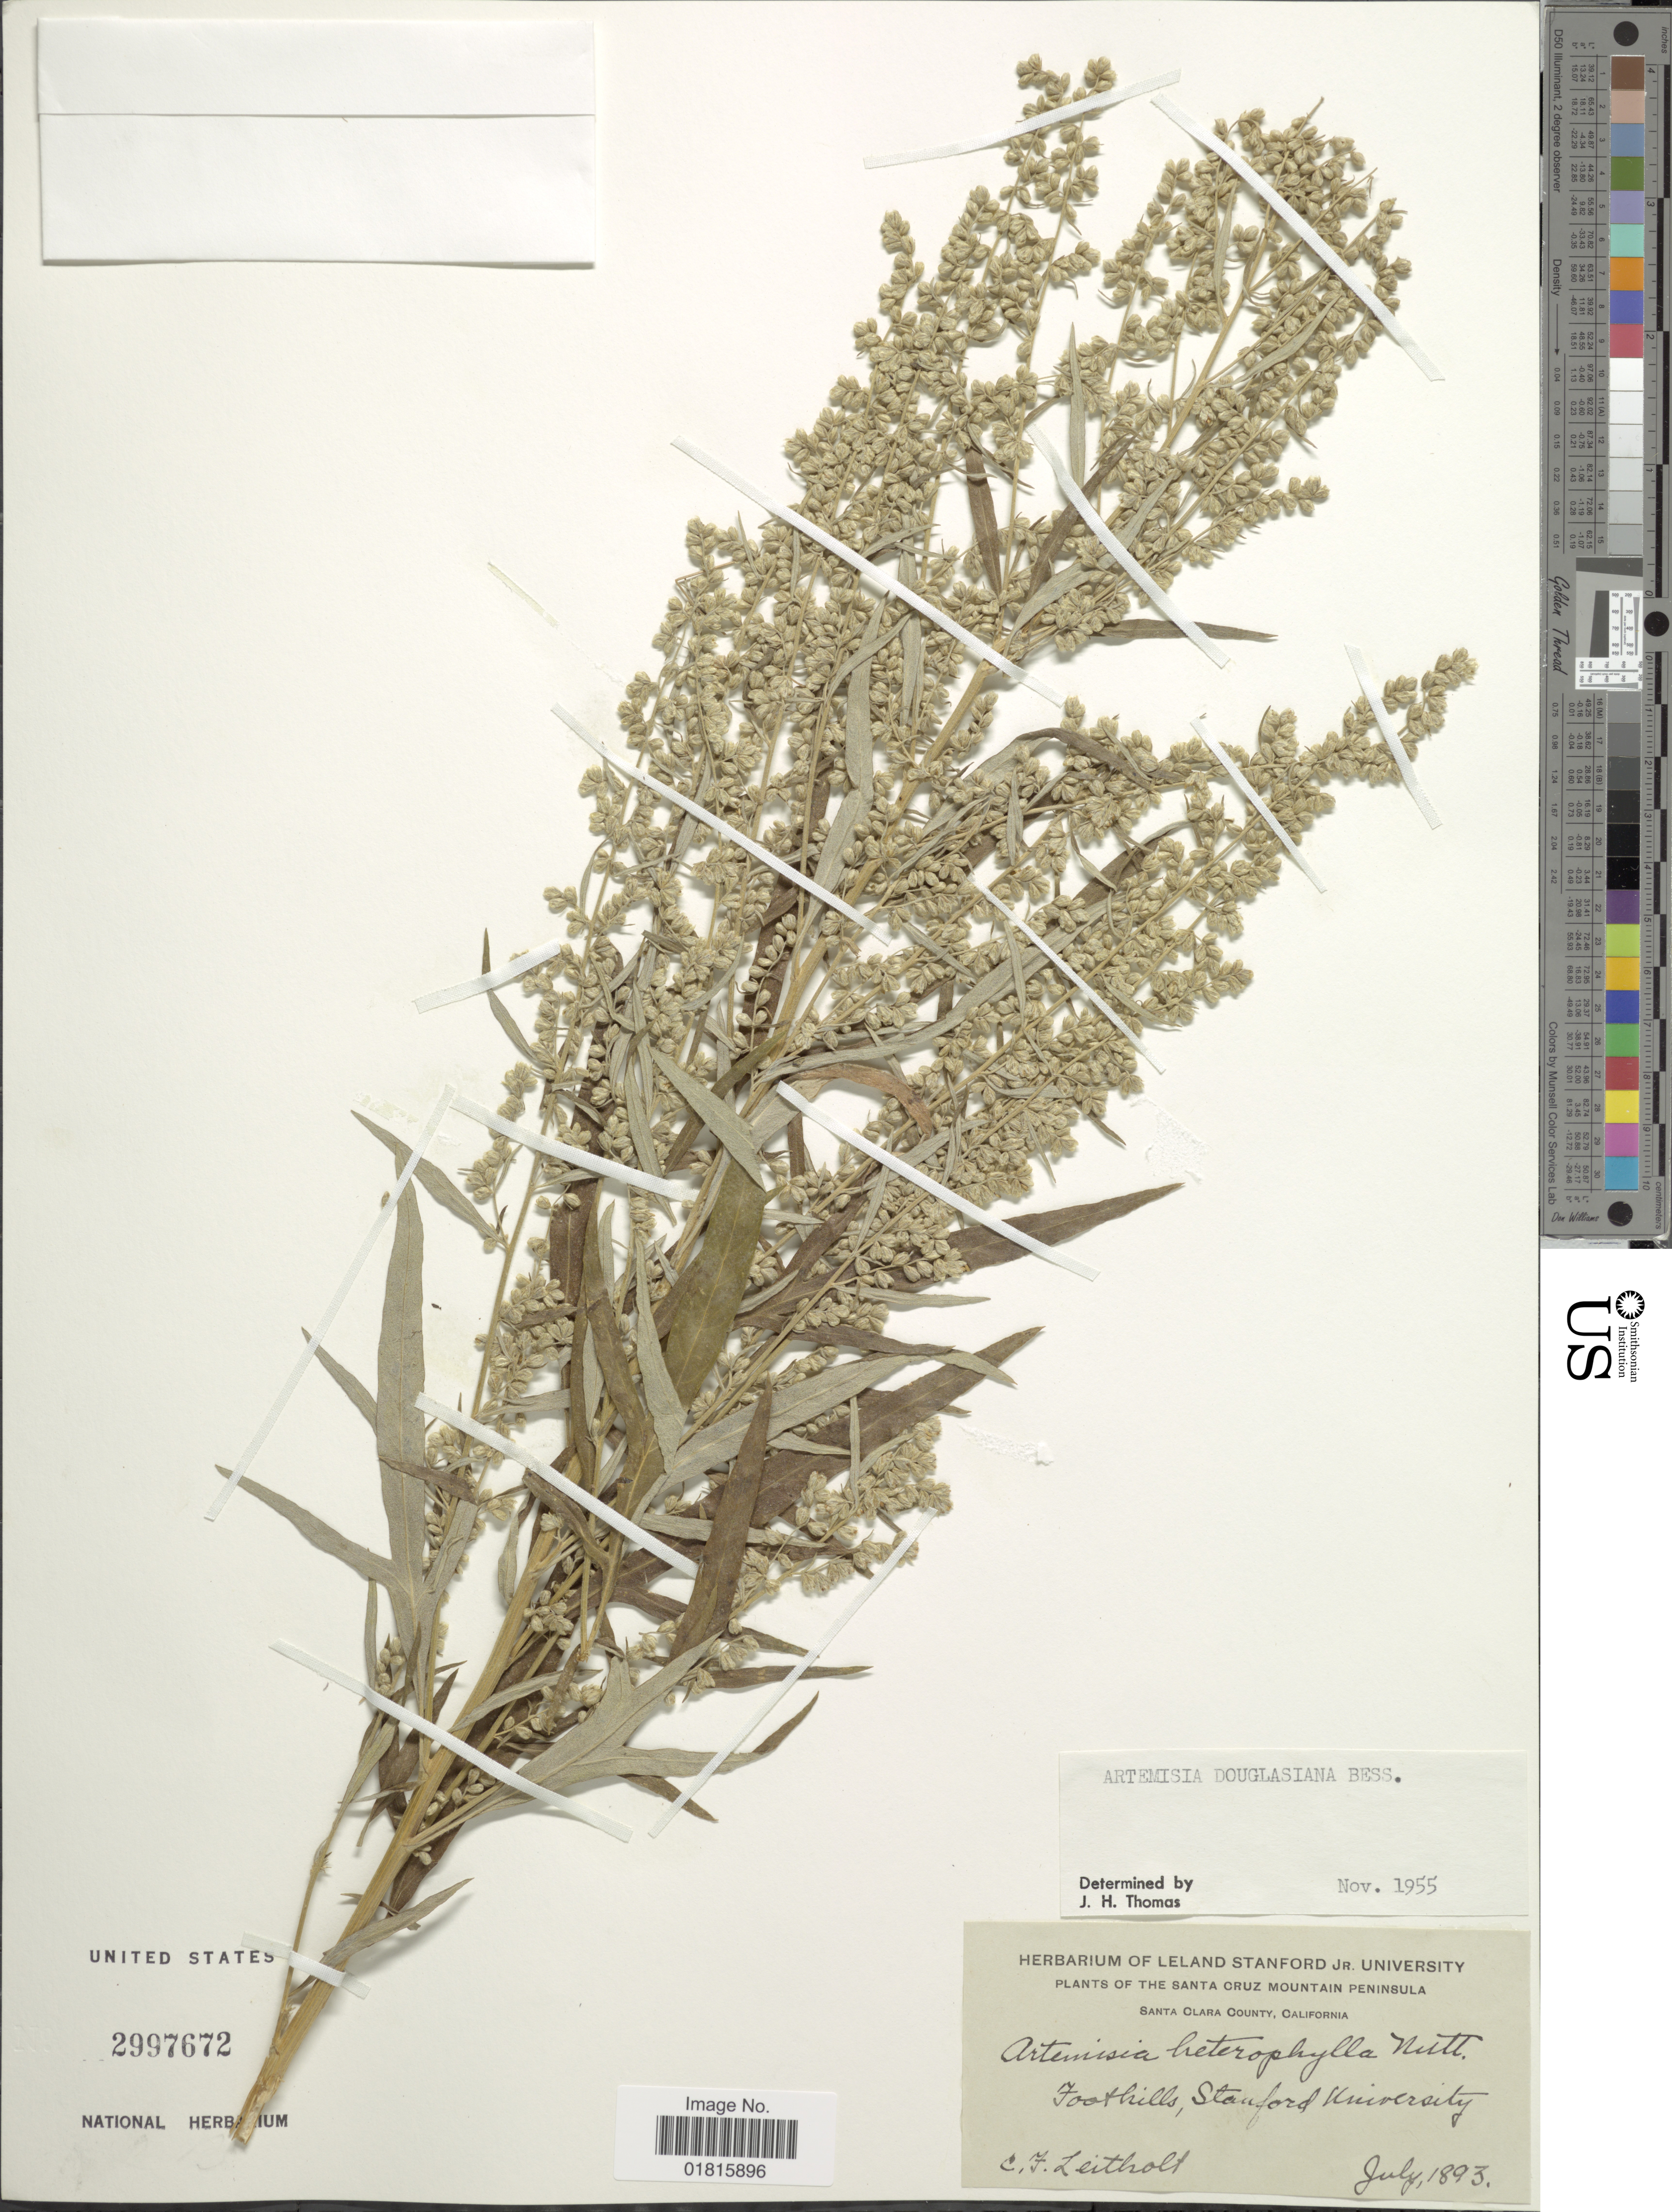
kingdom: Plantae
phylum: Tracheophyta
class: Magnoliopsida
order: Asterales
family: Asteraceae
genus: Artemisia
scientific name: Artemisia heterophylla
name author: Nutt.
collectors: C. Leitholt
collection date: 1893-07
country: United States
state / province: California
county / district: Santa Clara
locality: The Santa Cruz Mountain Peninsula, Santa Clara County, Foothills, Stanford University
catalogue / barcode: US 2997672